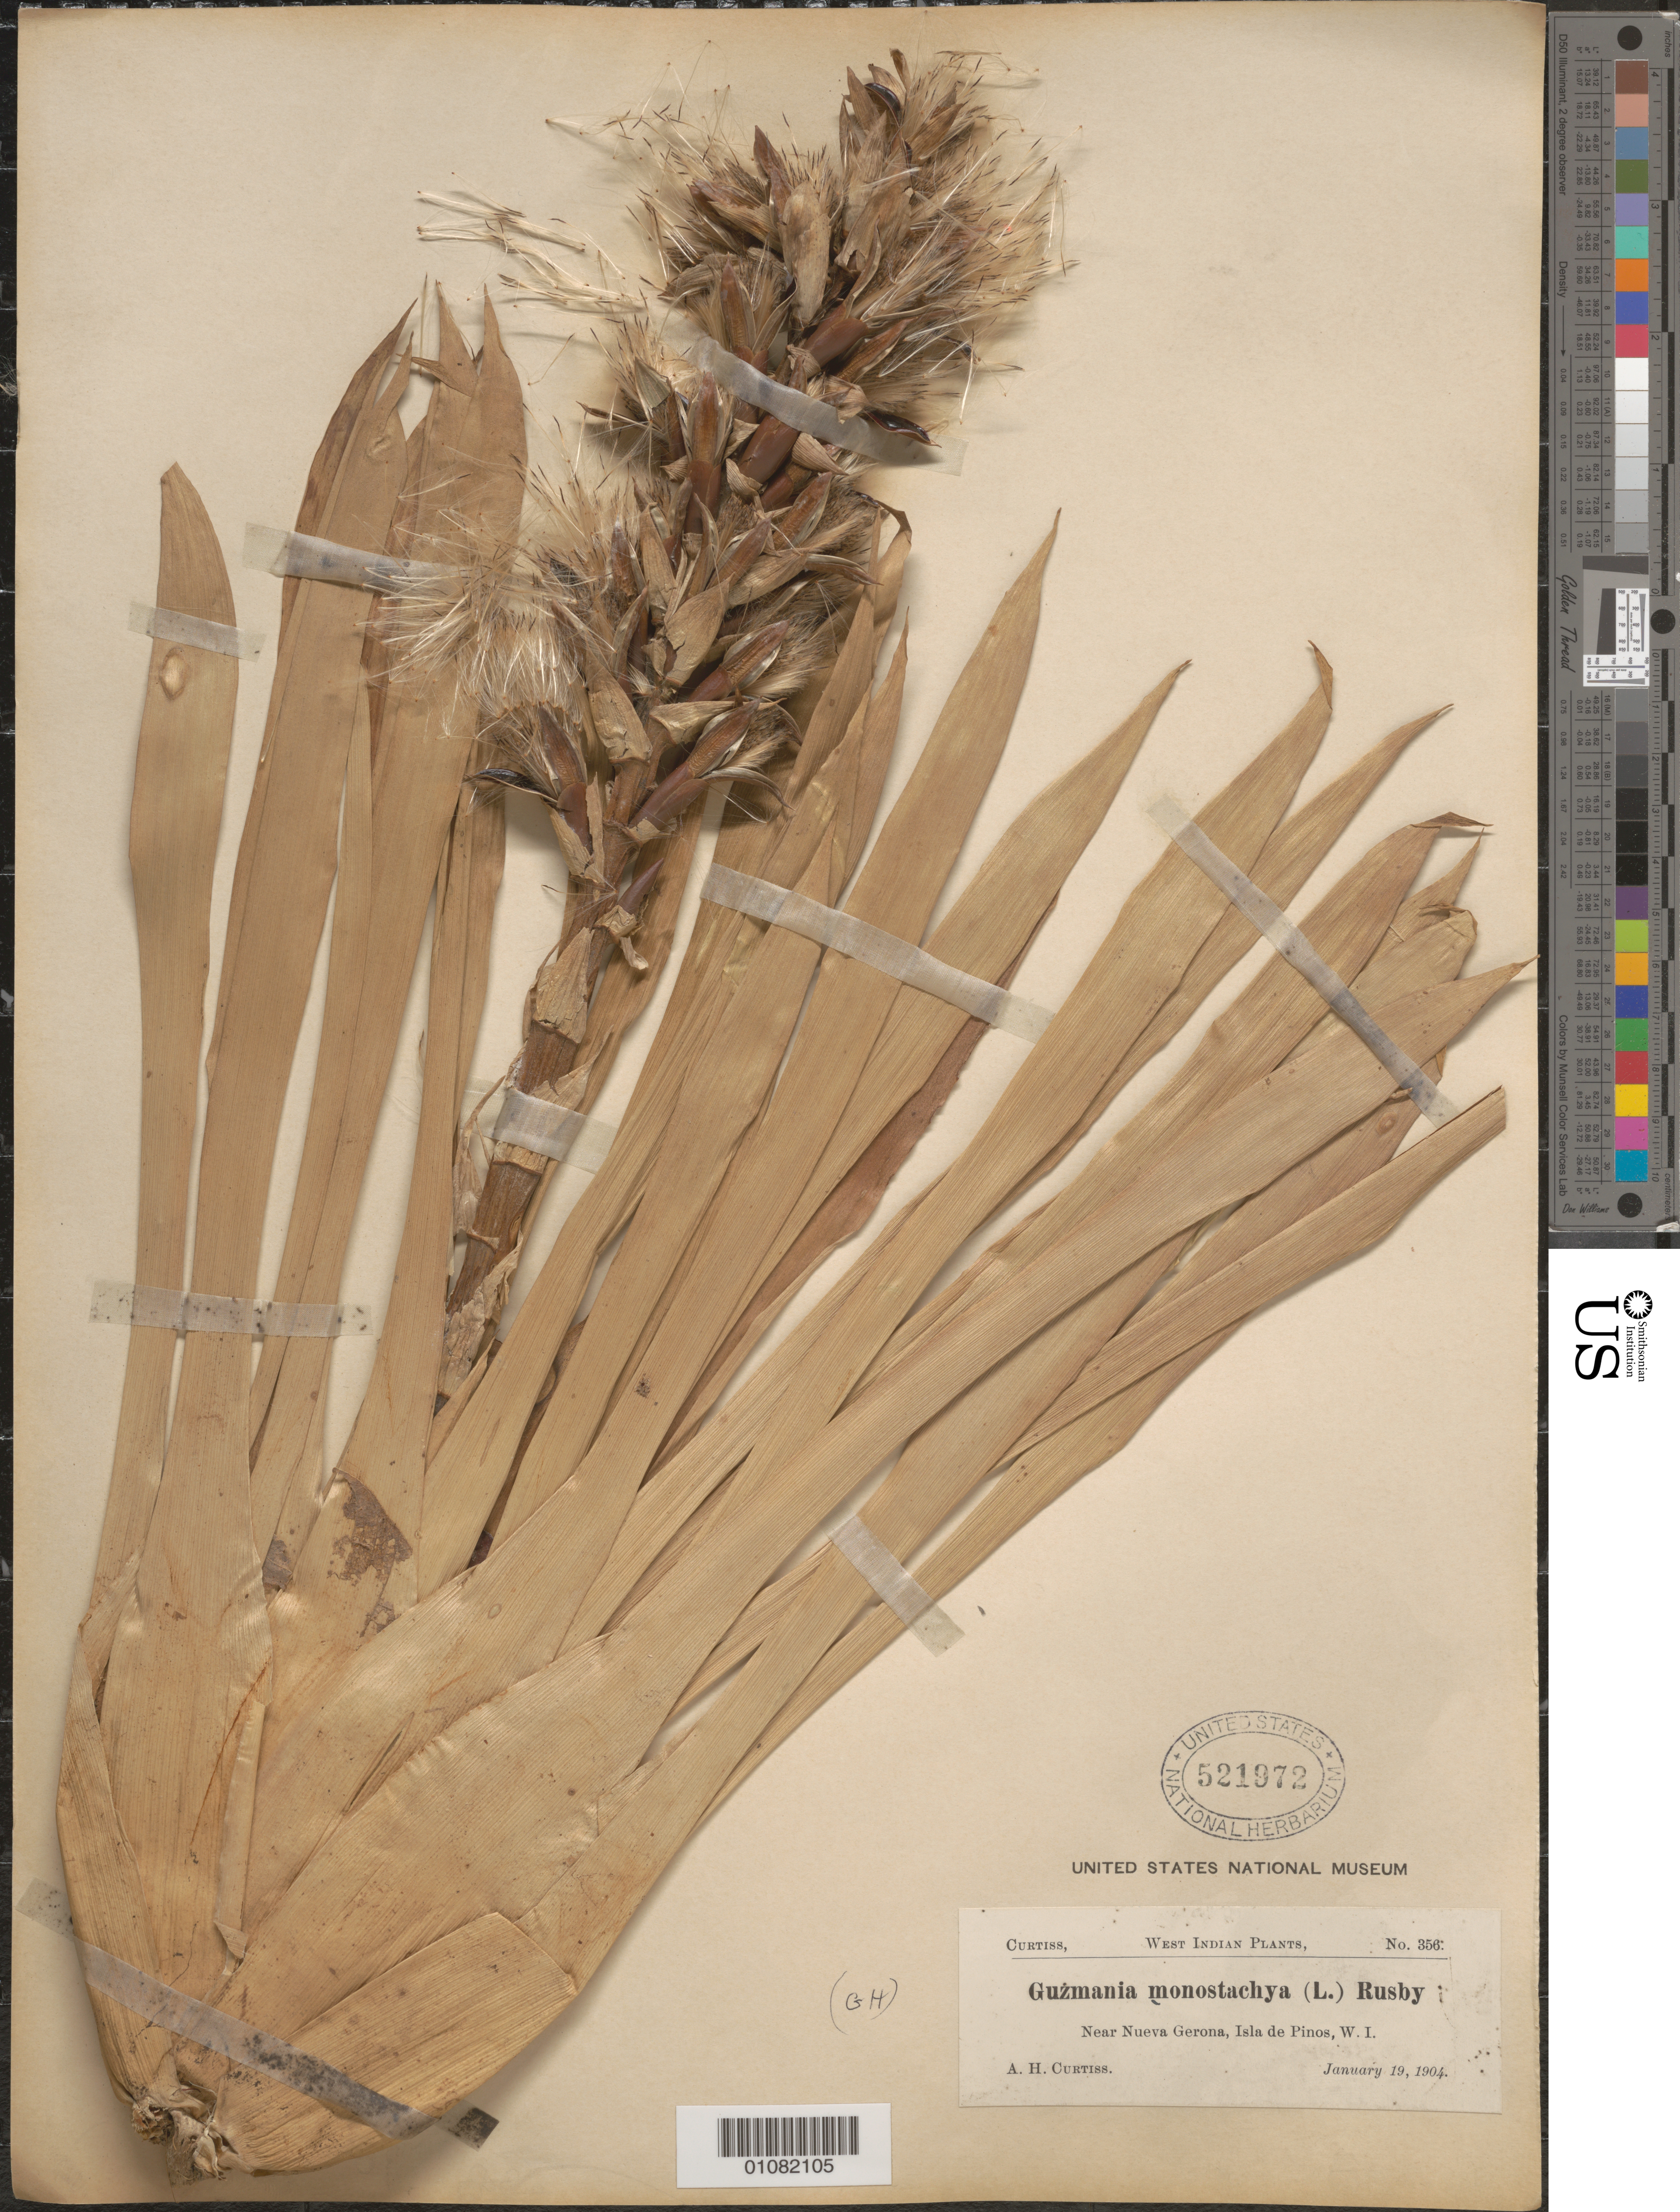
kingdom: Plantae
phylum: Tracheophyta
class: Liliopsida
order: Poales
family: Bromeliaceae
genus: Guzmania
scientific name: Guzmania monostachia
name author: (L.) Rusby ex Mez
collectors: A. H. Curtiss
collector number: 356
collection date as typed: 19 Jan 1904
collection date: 1904-01-19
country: Cuba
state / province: Isla de La Juventud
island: Isla de la Juventud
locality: Isle of Pines, Near Nueva Gerona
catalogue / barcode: US 521972